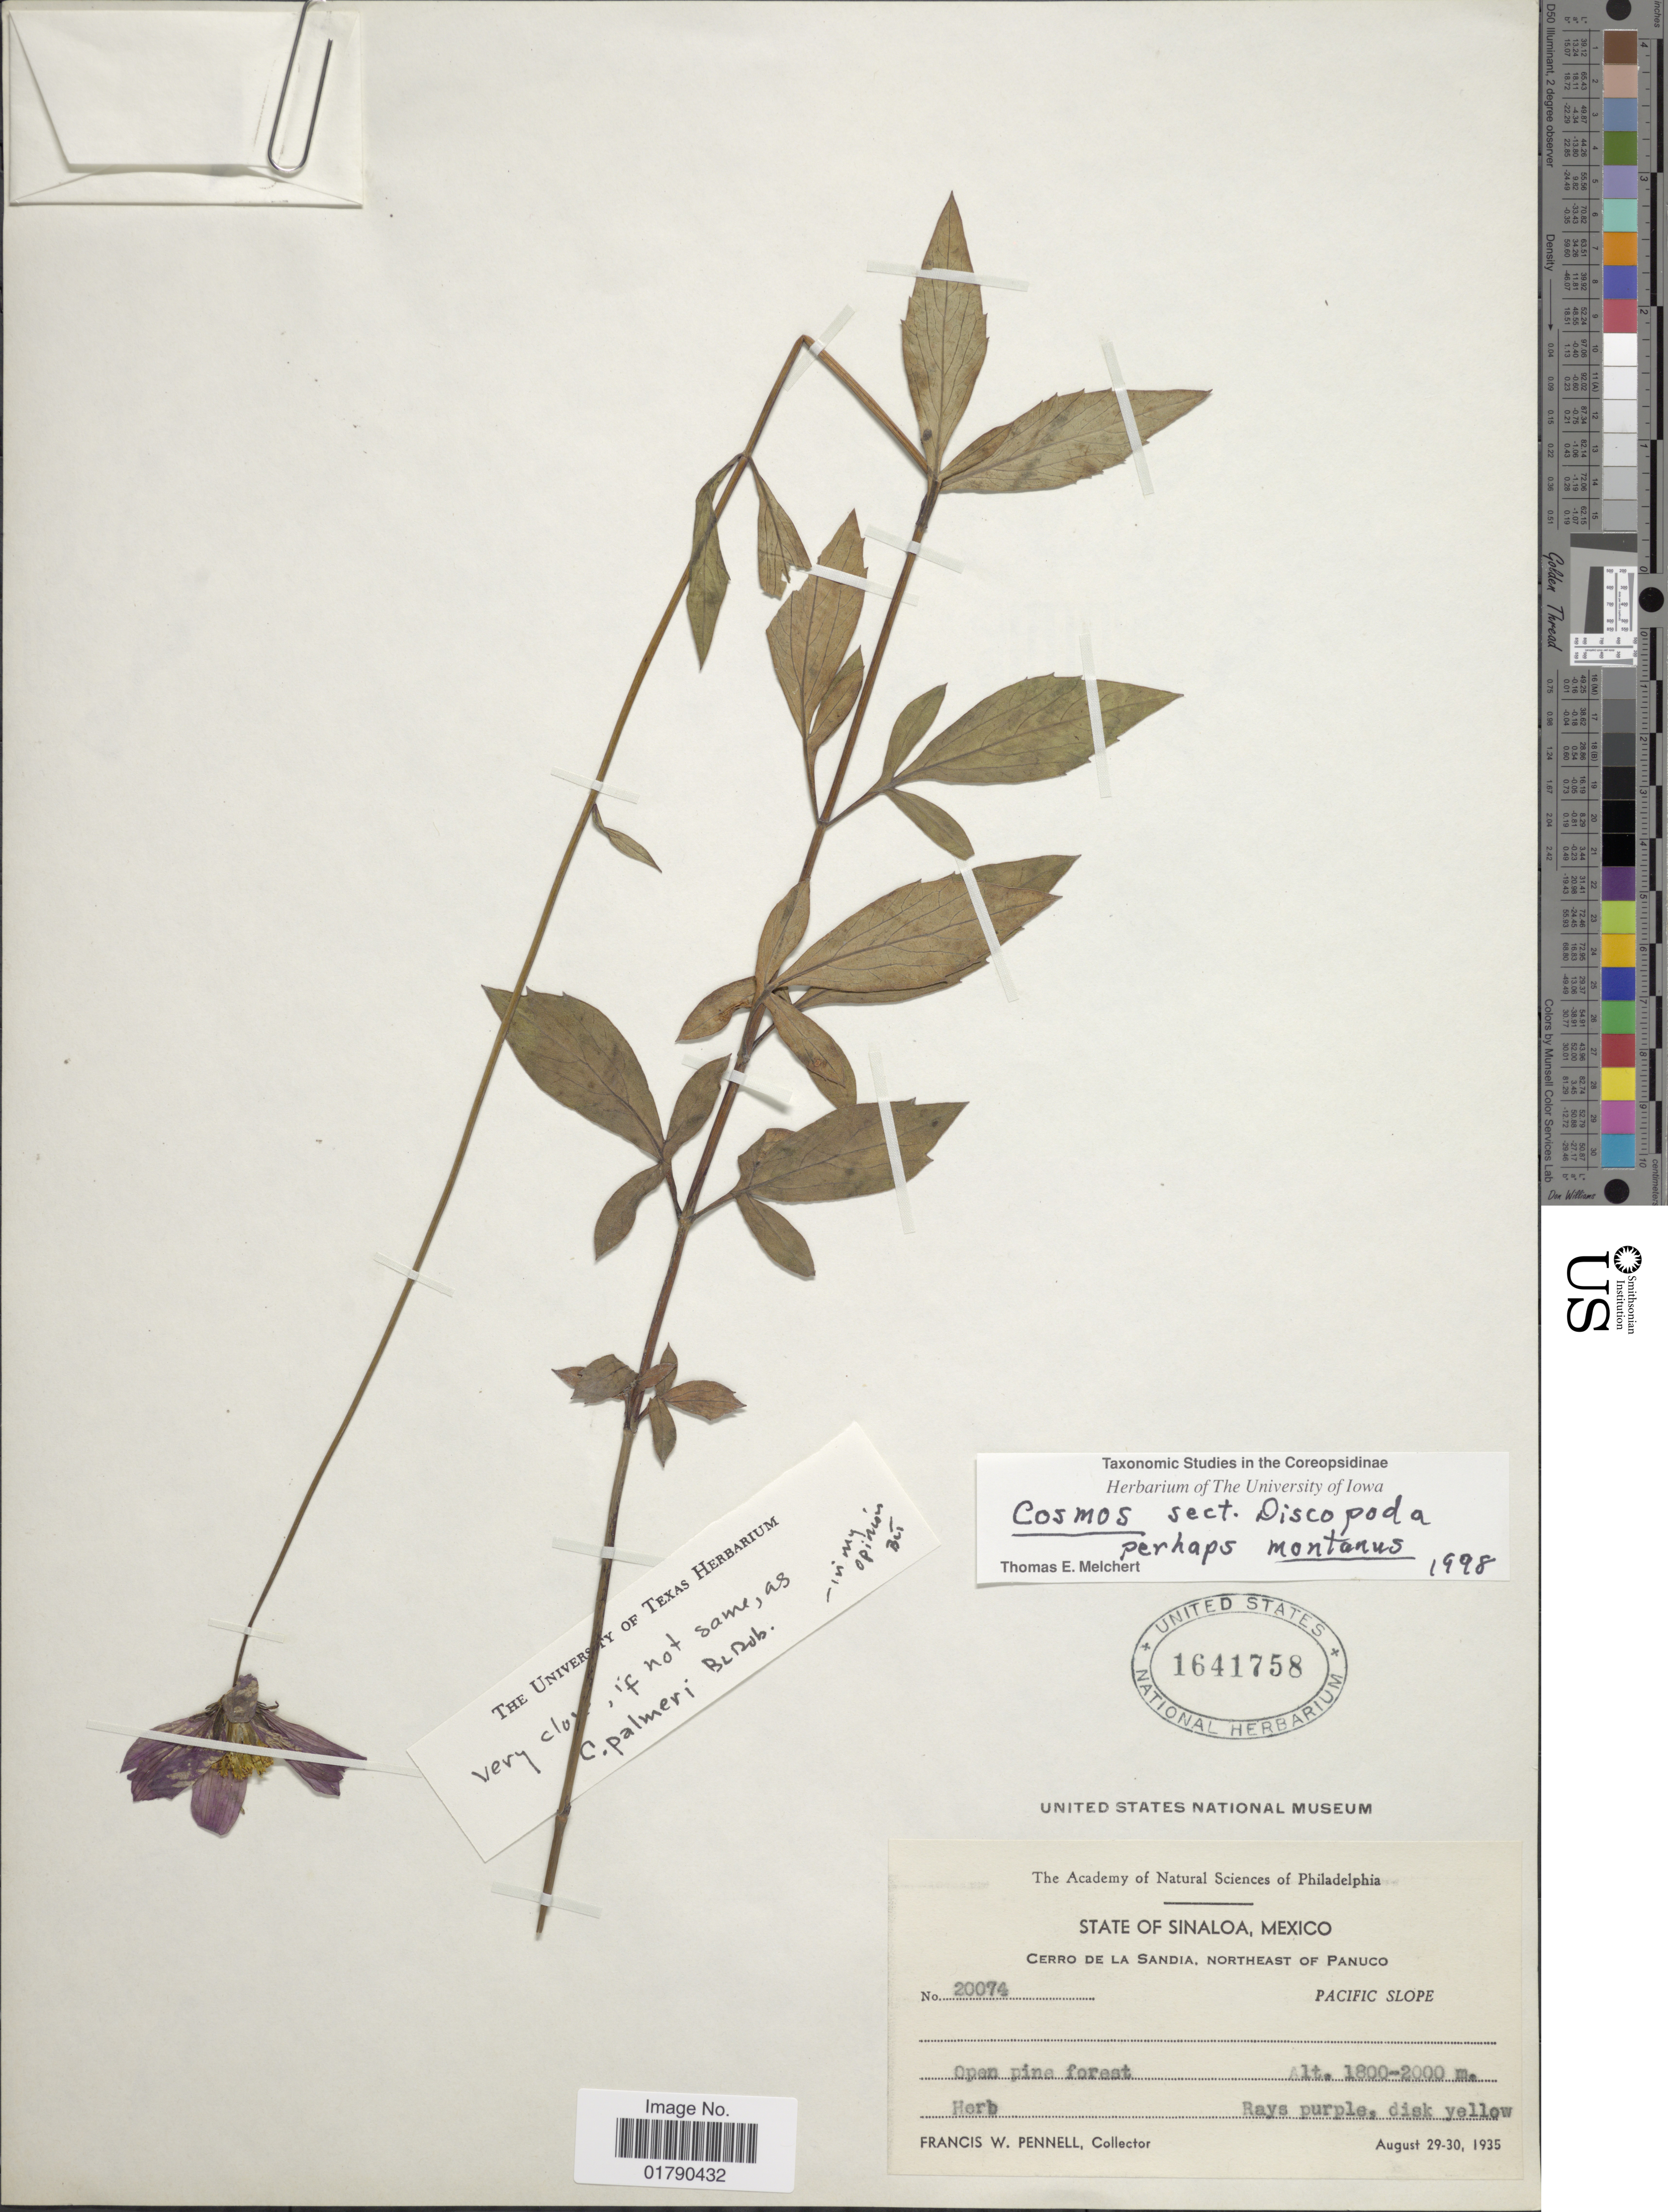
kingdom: Plantae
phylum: Tracheophyta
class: Magnoliopsida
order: Asterales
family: Asteraceae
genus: Cosmos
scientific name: Cosmos montanus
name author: Sherff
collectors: F. W. Pennell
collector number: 20074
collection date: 1935-08-29/1935-08-30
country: Mexico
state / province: Sinaloa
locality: Cerro de La Sandia, Northeast of Panuco, Pacific Slope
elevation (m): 1800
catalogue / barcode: US 1641758